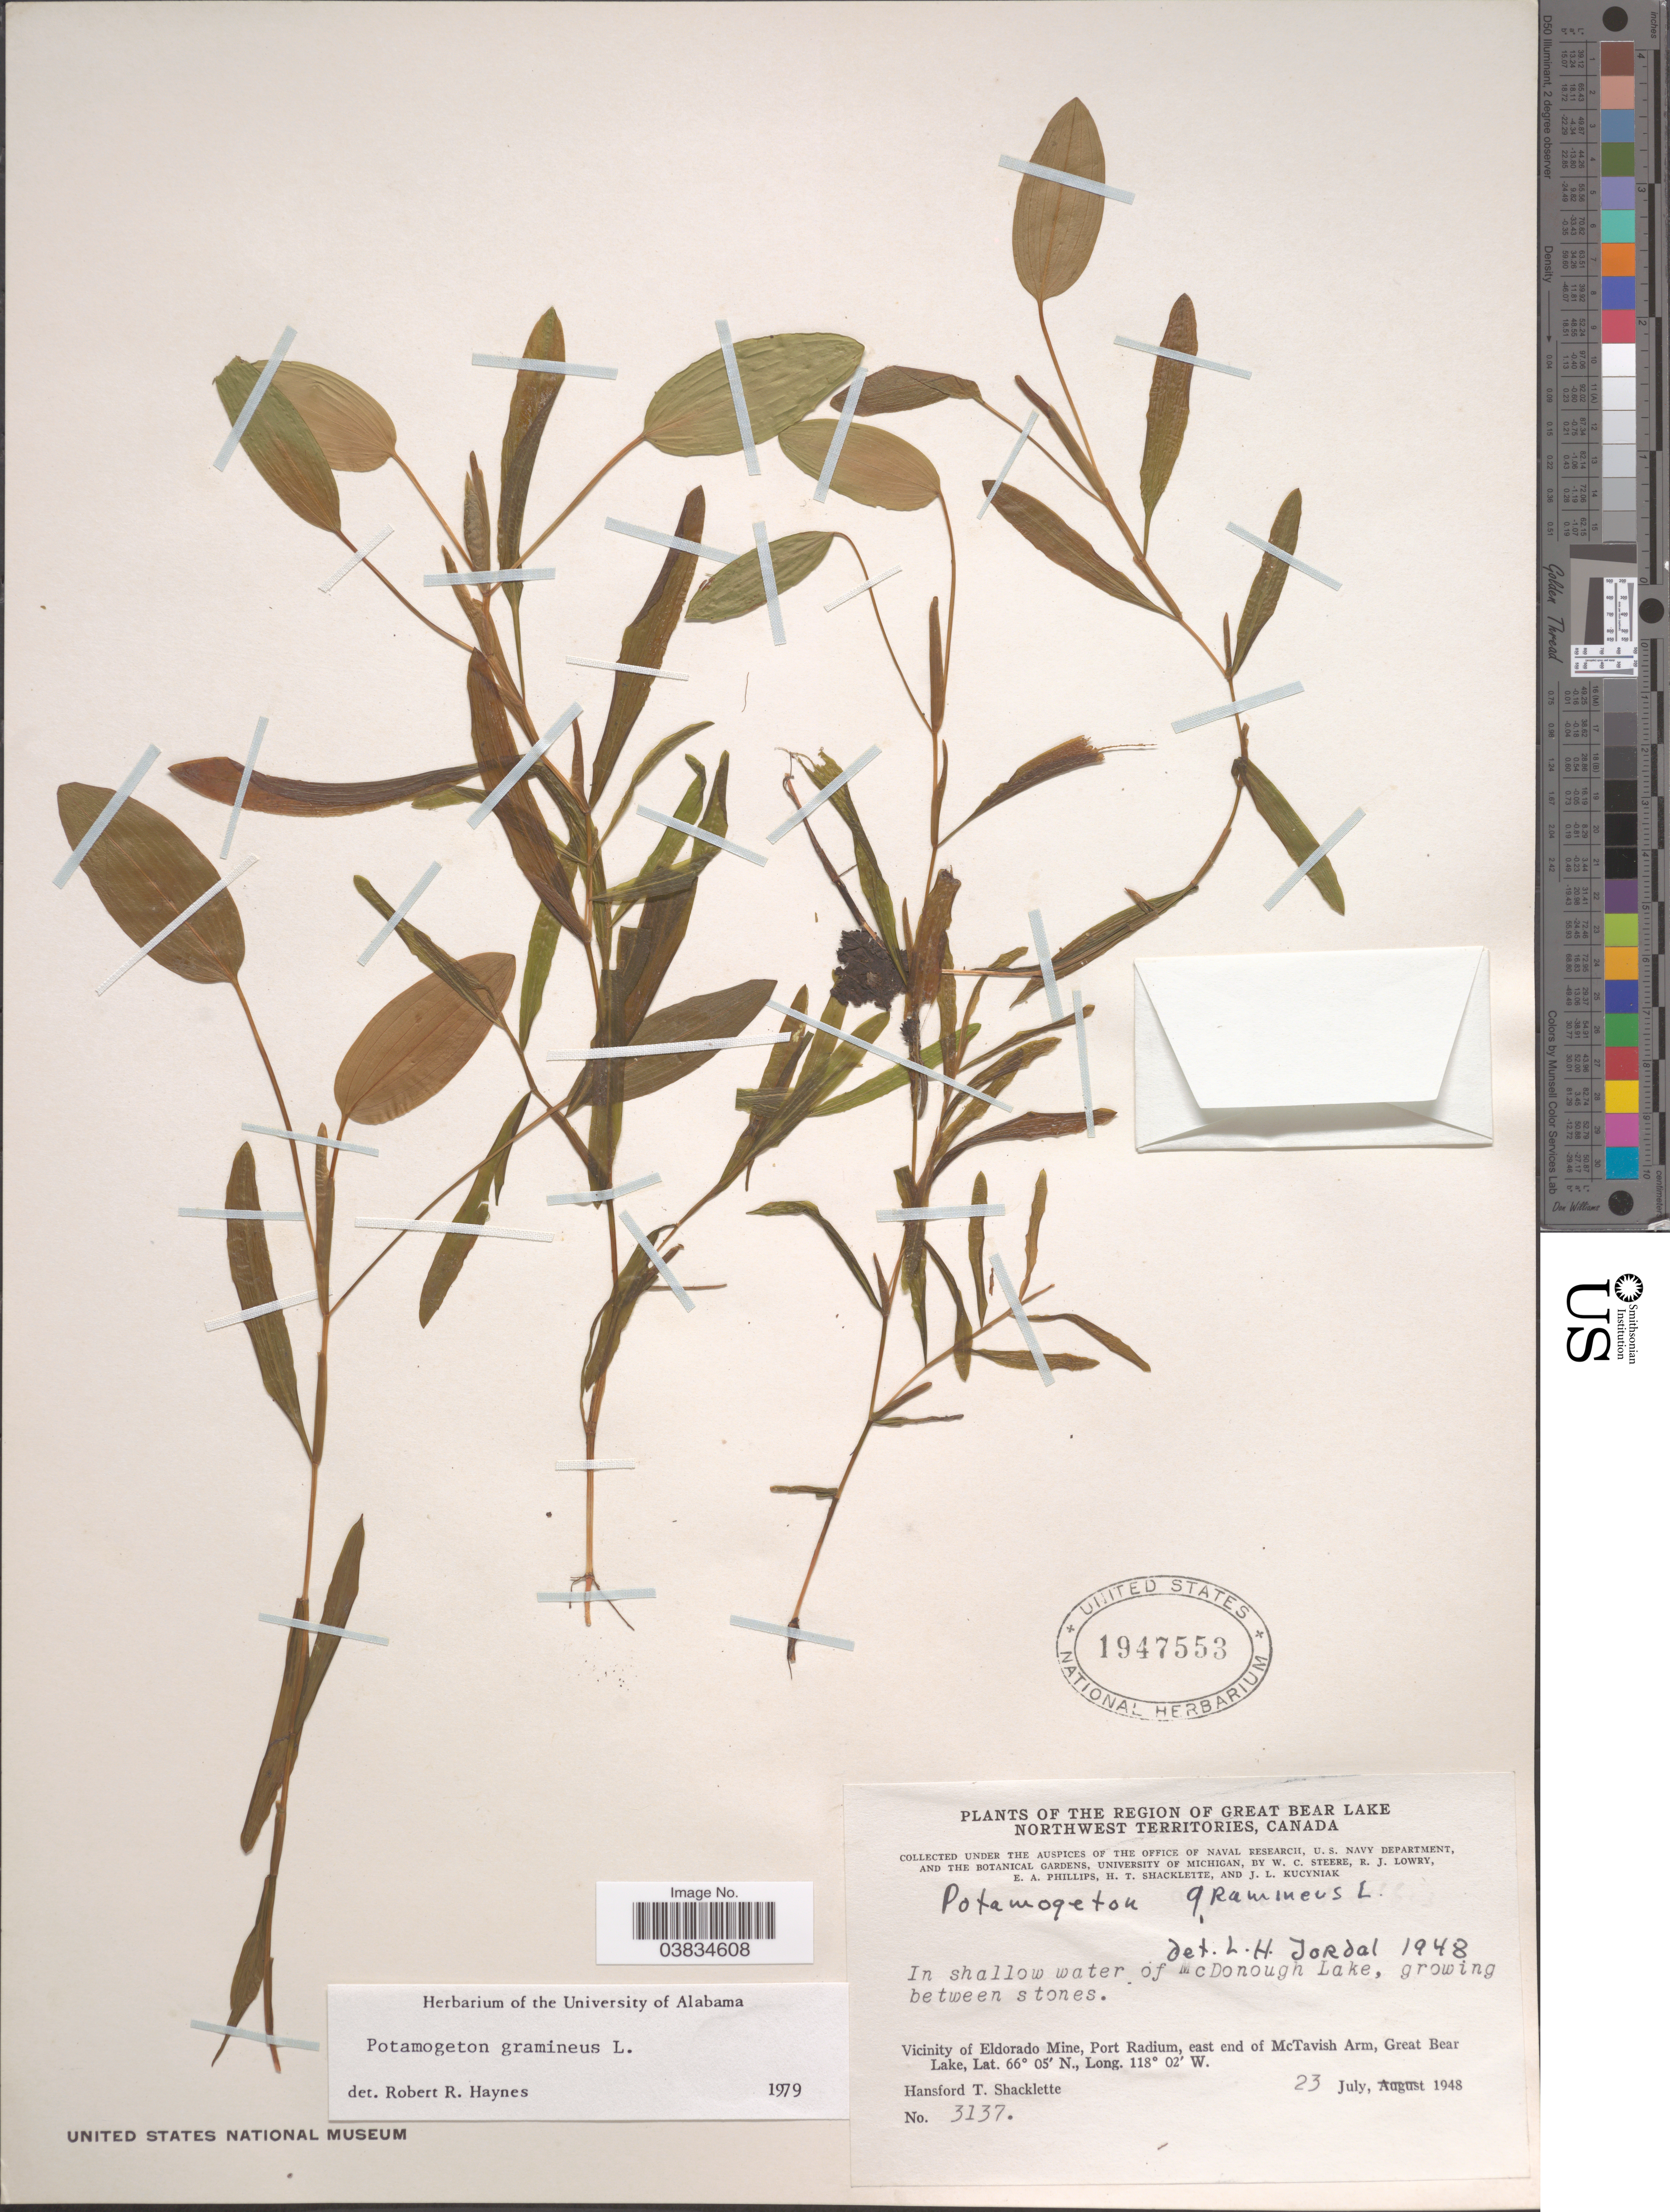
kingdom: Plantae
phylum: Tracheophyta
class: Liliopsida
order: Alismatales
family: Potamogetonaceae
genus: Potamogeton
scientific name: Potamogeton gramineus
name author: L.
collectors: H. Shacklette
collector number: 3137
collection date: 1948-07-23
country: Canada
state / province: Northwest Territories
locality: The Region of Great Bear Lake. In shallow water of McDonough Lake. Vicinity of Eldorado Mine, Port Radium, east end of McTavish Arm, Great Bear Lake.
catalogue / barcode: US 1947553